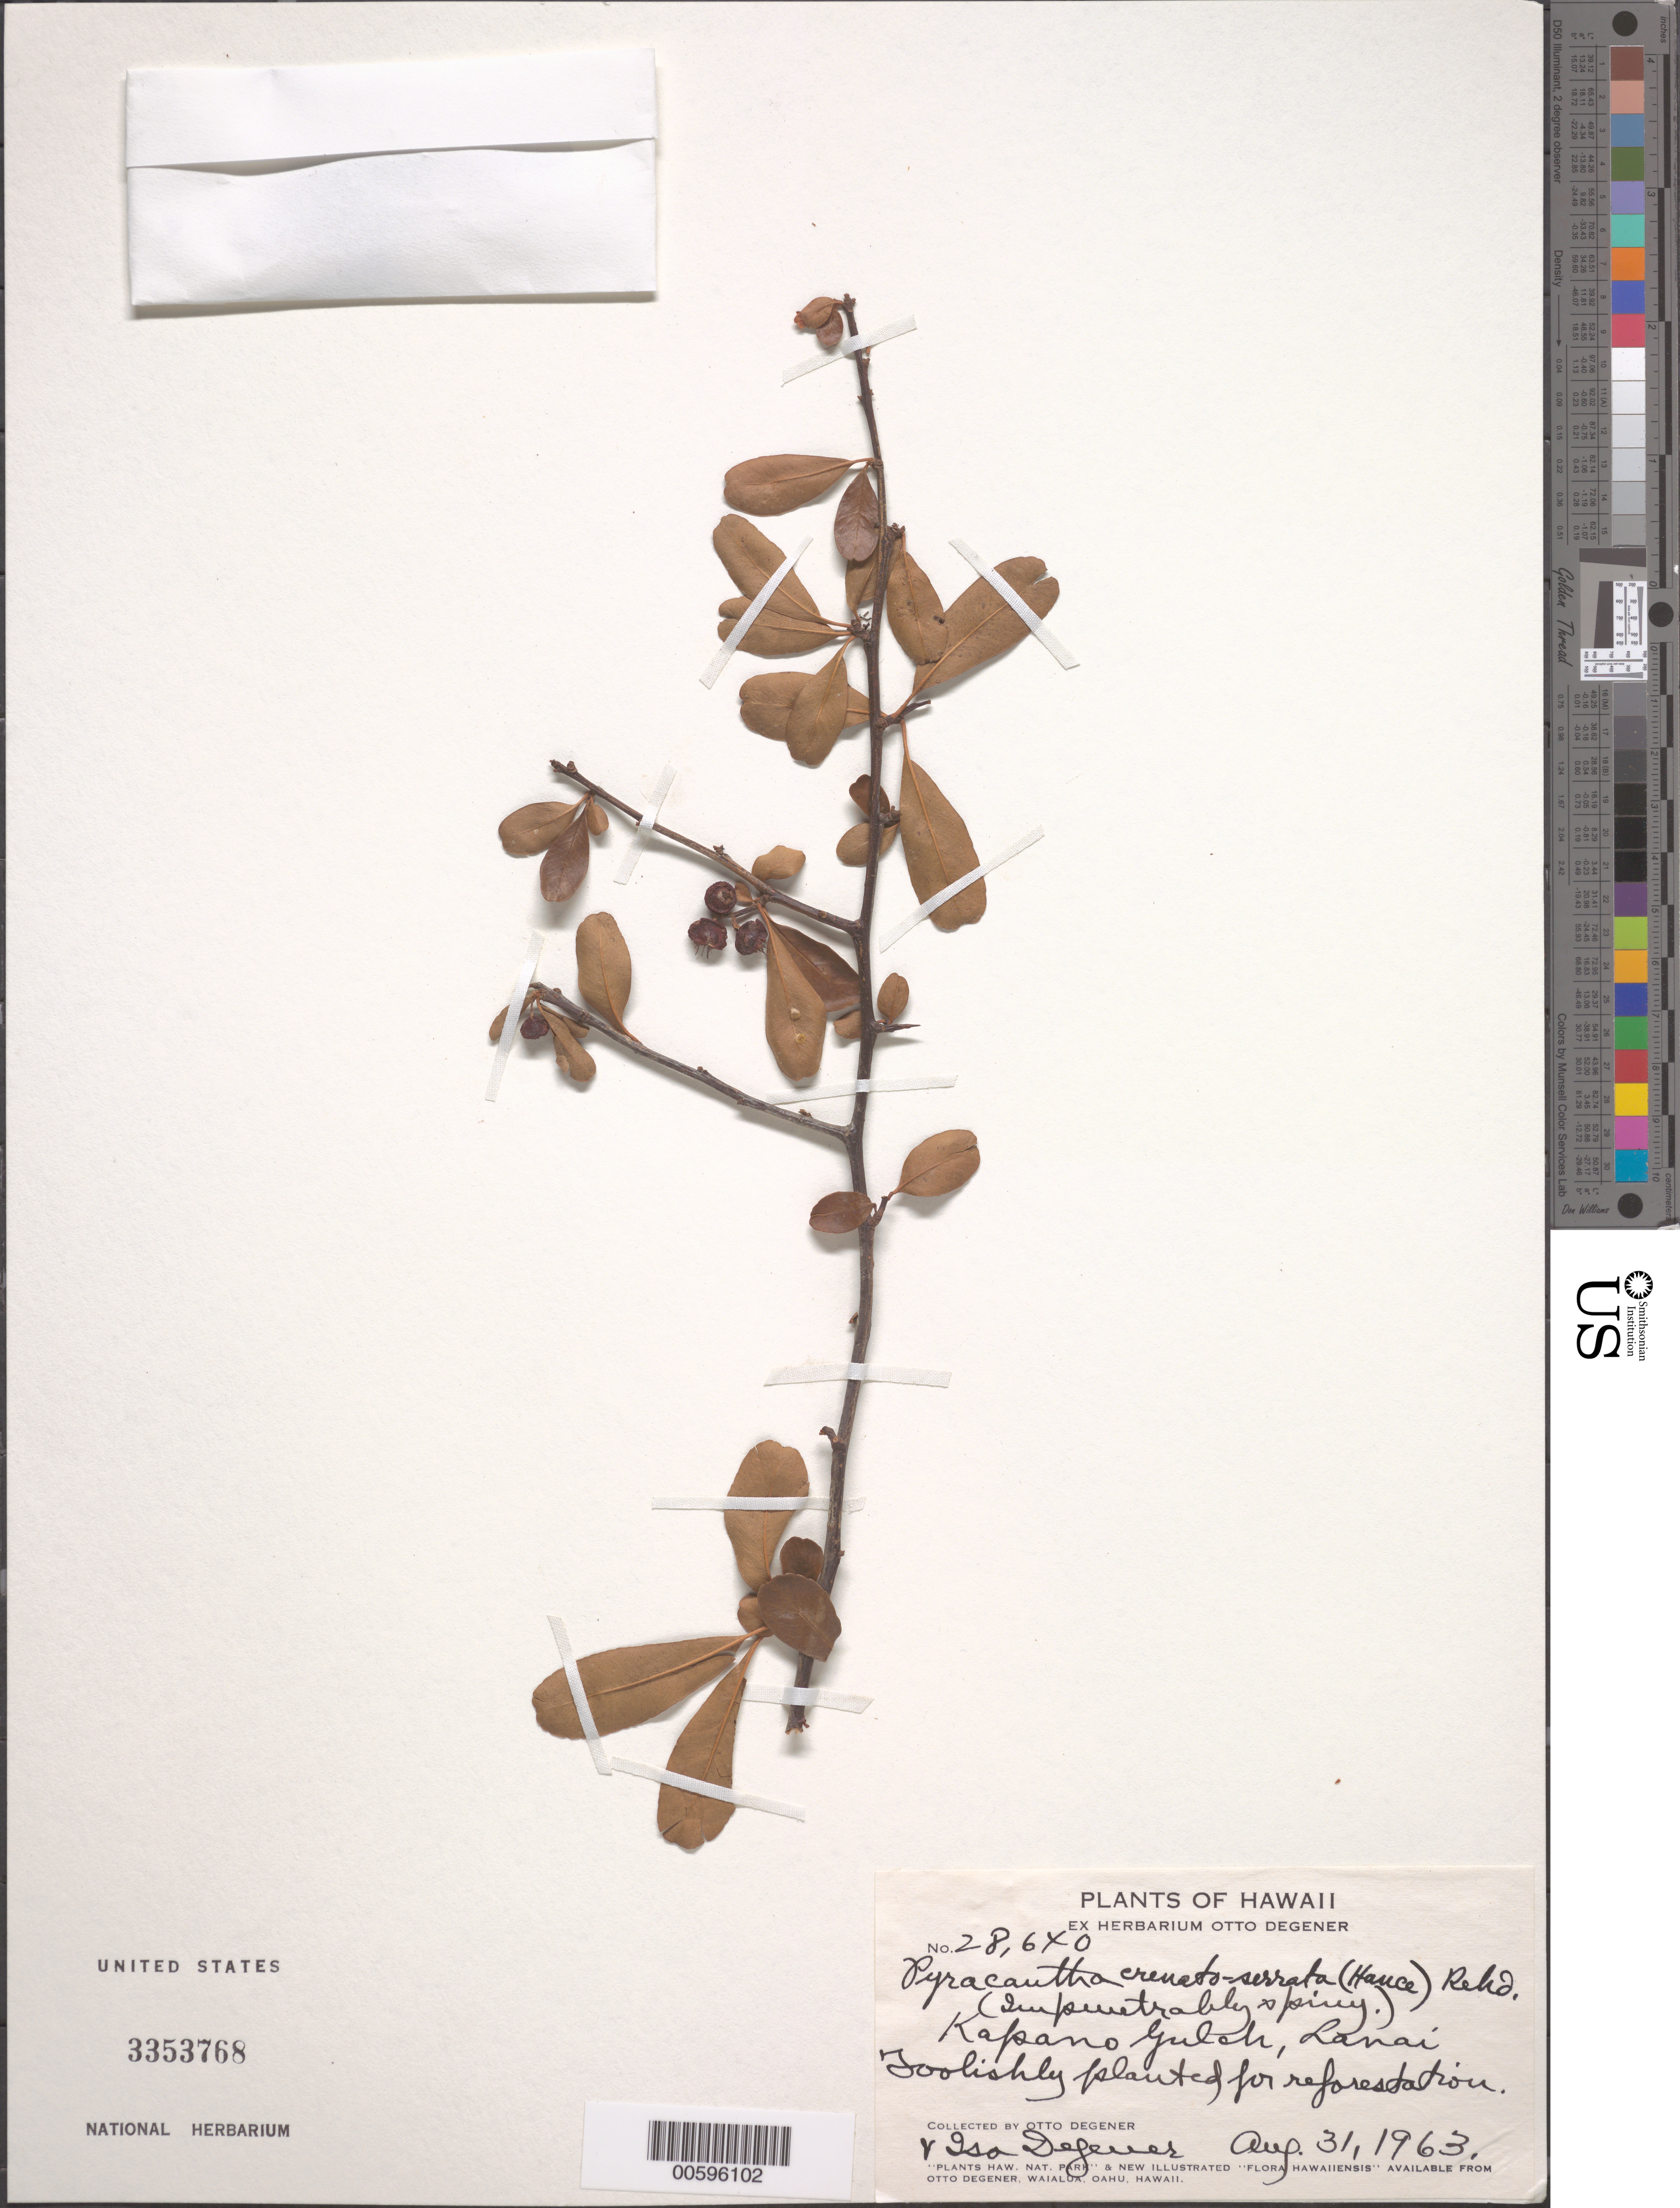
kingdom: Plantae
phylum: Tracheophyta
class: Magnoliopsida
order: Rosales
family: Rosaceae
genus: Pyracantha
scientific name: Pyracantha crenulata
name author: (D. Don) M. Roem.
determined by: Wagner, W. L., (BOT), Smithsonian Institution - National Museum of Natural History (UNITED STATES)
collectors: O. Degener & I. Degener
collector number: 28640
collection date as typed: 31 Aug 1963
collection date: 1963-08-31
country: United States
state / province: Hawaii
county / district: Maui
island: Lana'i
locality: Kapano Gulch.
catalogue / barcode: US 3353768